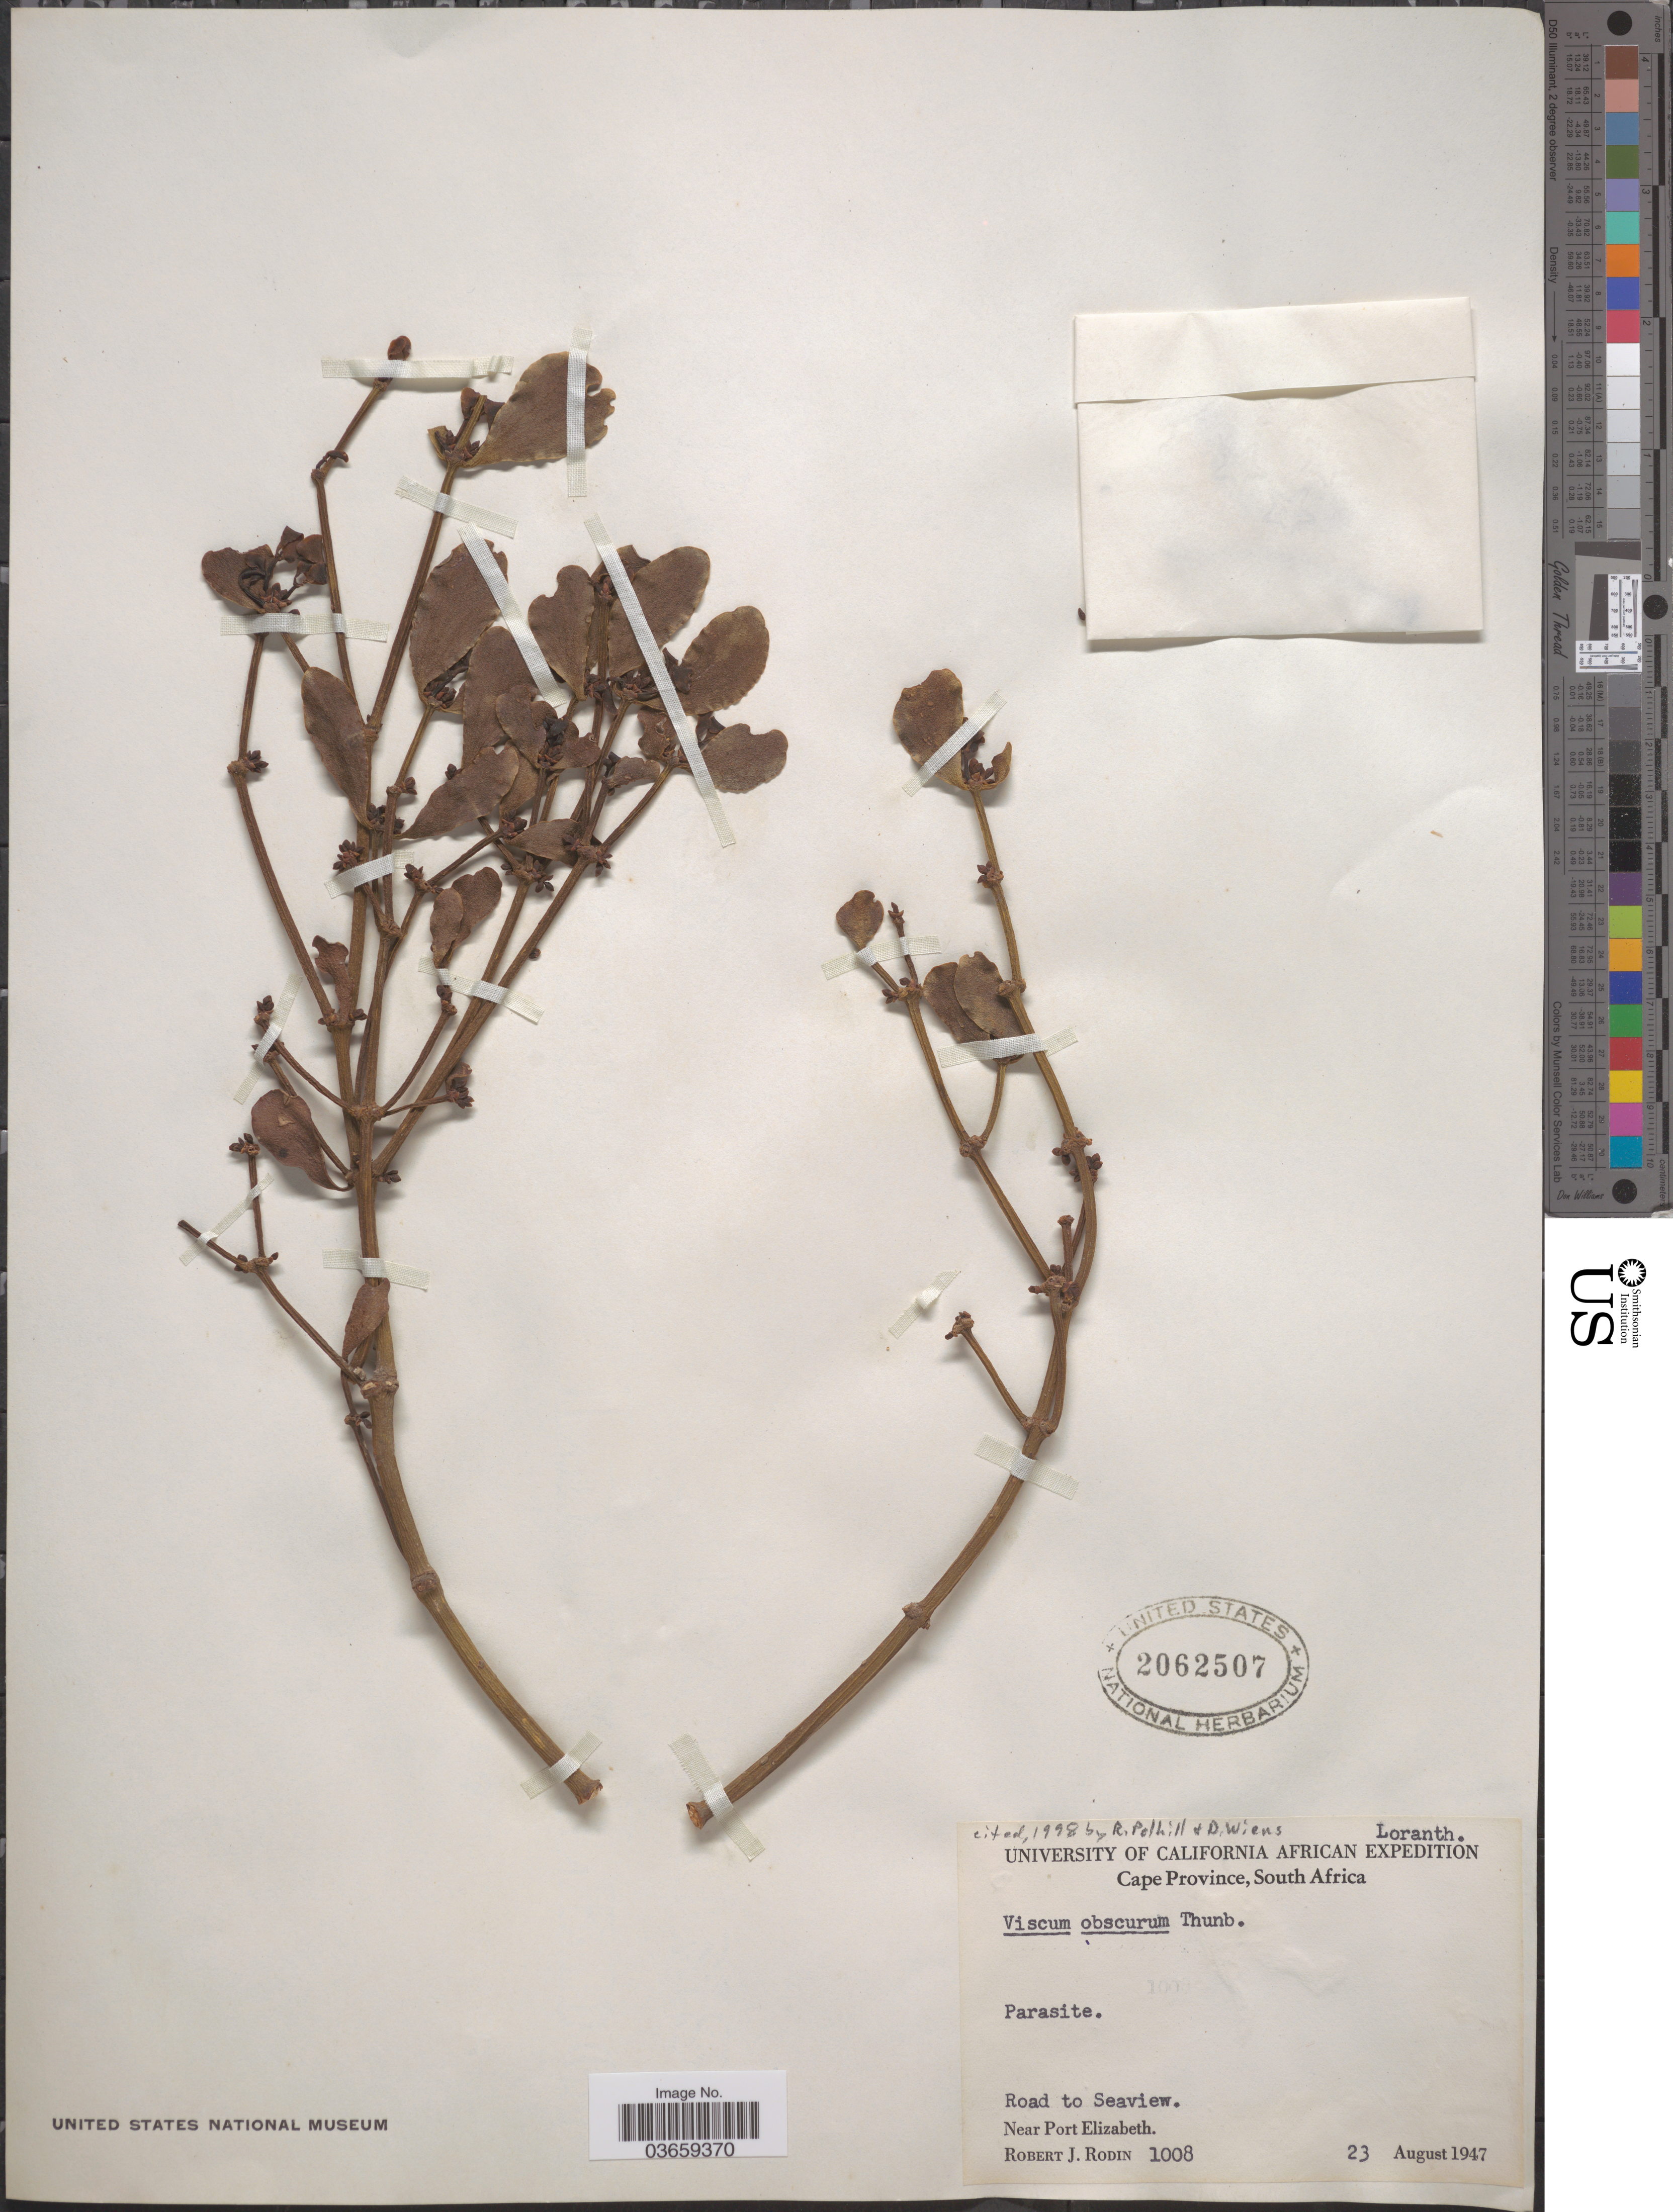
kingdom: Plantae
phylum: Tracheophyta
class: Magnoliopsida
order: Santalales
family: Viscaceae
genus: Viscum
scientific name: Viscum obscurum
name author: Thunb.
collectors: R. J. Rodin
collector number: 1008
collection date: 1947-08-23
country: South Africa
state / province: Eastern Cape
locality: Road to Seaview. Near Port Elizabeth.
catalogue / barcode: US 2062507